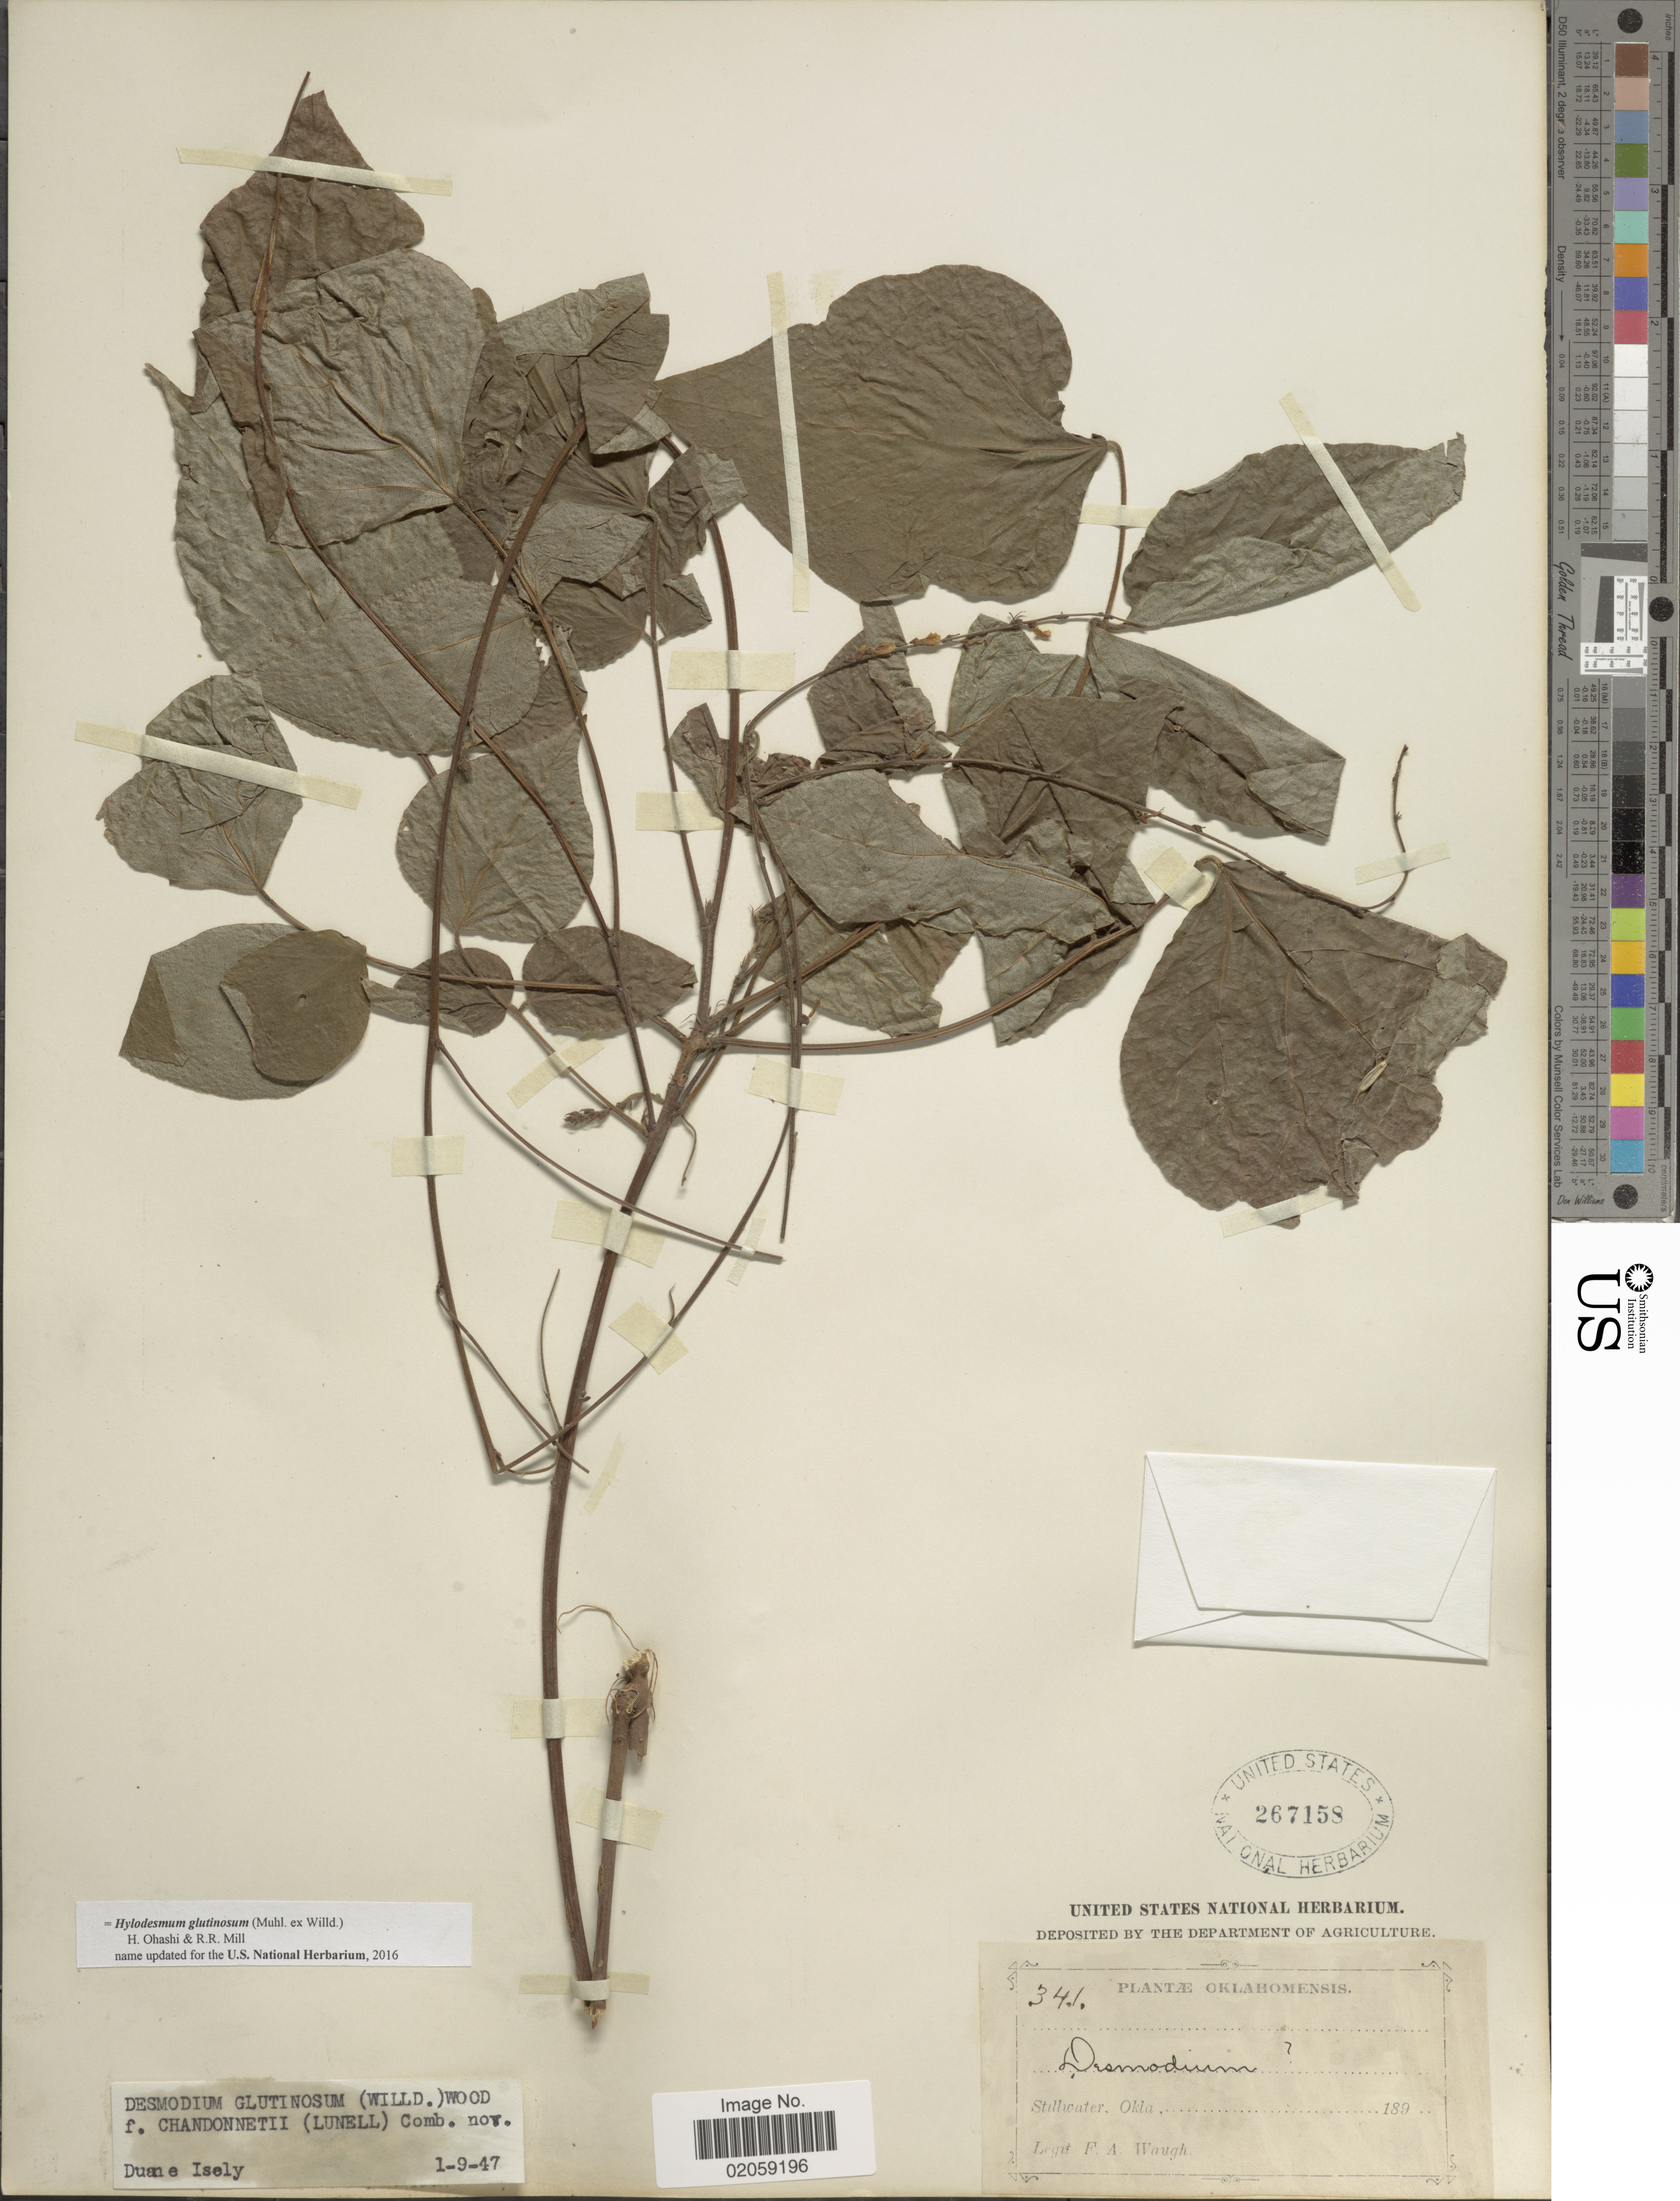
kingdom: Plantae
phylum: Tracheophyta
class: Magnoliopsida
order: Fabales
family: Fabaceae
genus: Hylodesmum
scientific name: Hylodesmum glutinosum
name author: (Muhl. ex Willd.) H. Ohashi & R.R. Mill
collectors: F. Waugh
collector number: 341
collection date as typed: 189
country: United States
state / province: Oklahoma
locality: Stillwater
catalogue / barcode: US 267158